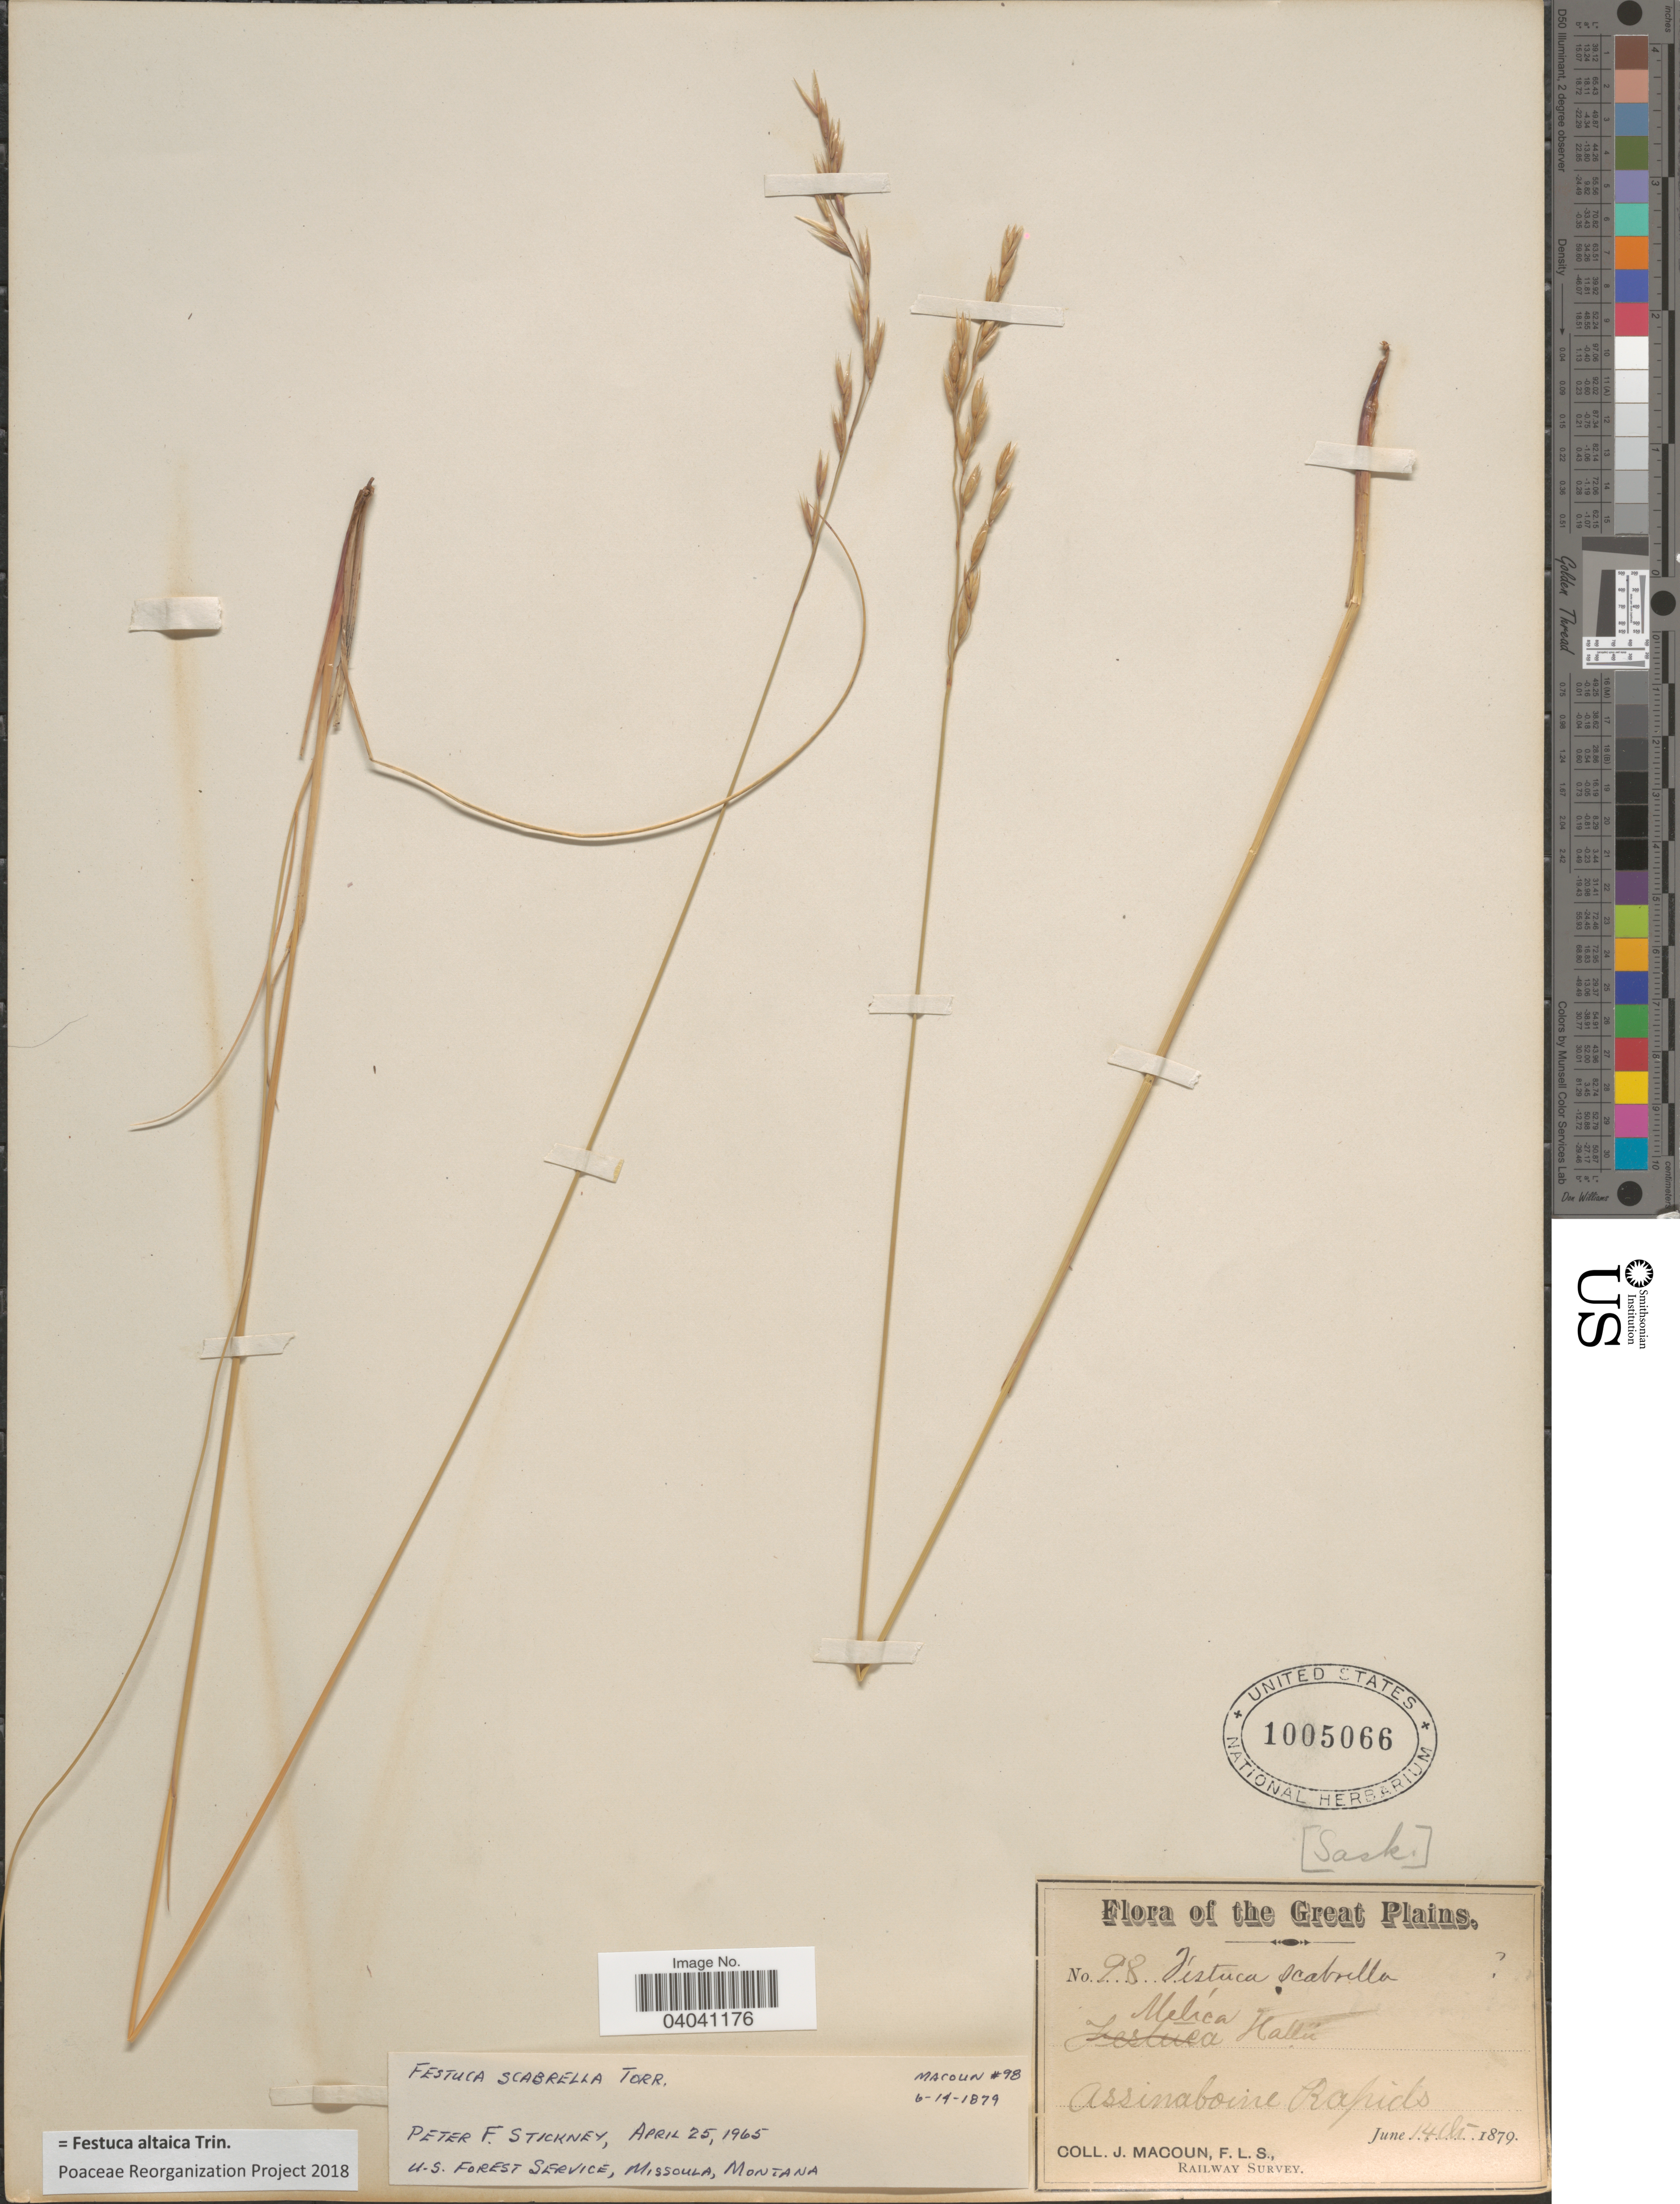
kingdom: Plantae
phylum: Tracheophyta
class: Liliopsida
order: Poales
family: Poaceae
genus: Festuca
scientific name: Festuca altaica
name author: Trin.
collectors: J. Macoun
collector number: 98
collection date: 1879-06-14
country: Canada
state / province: Saskatchewan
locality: Great Plains. Assinaboine Rapids.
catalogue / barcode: US 1005066